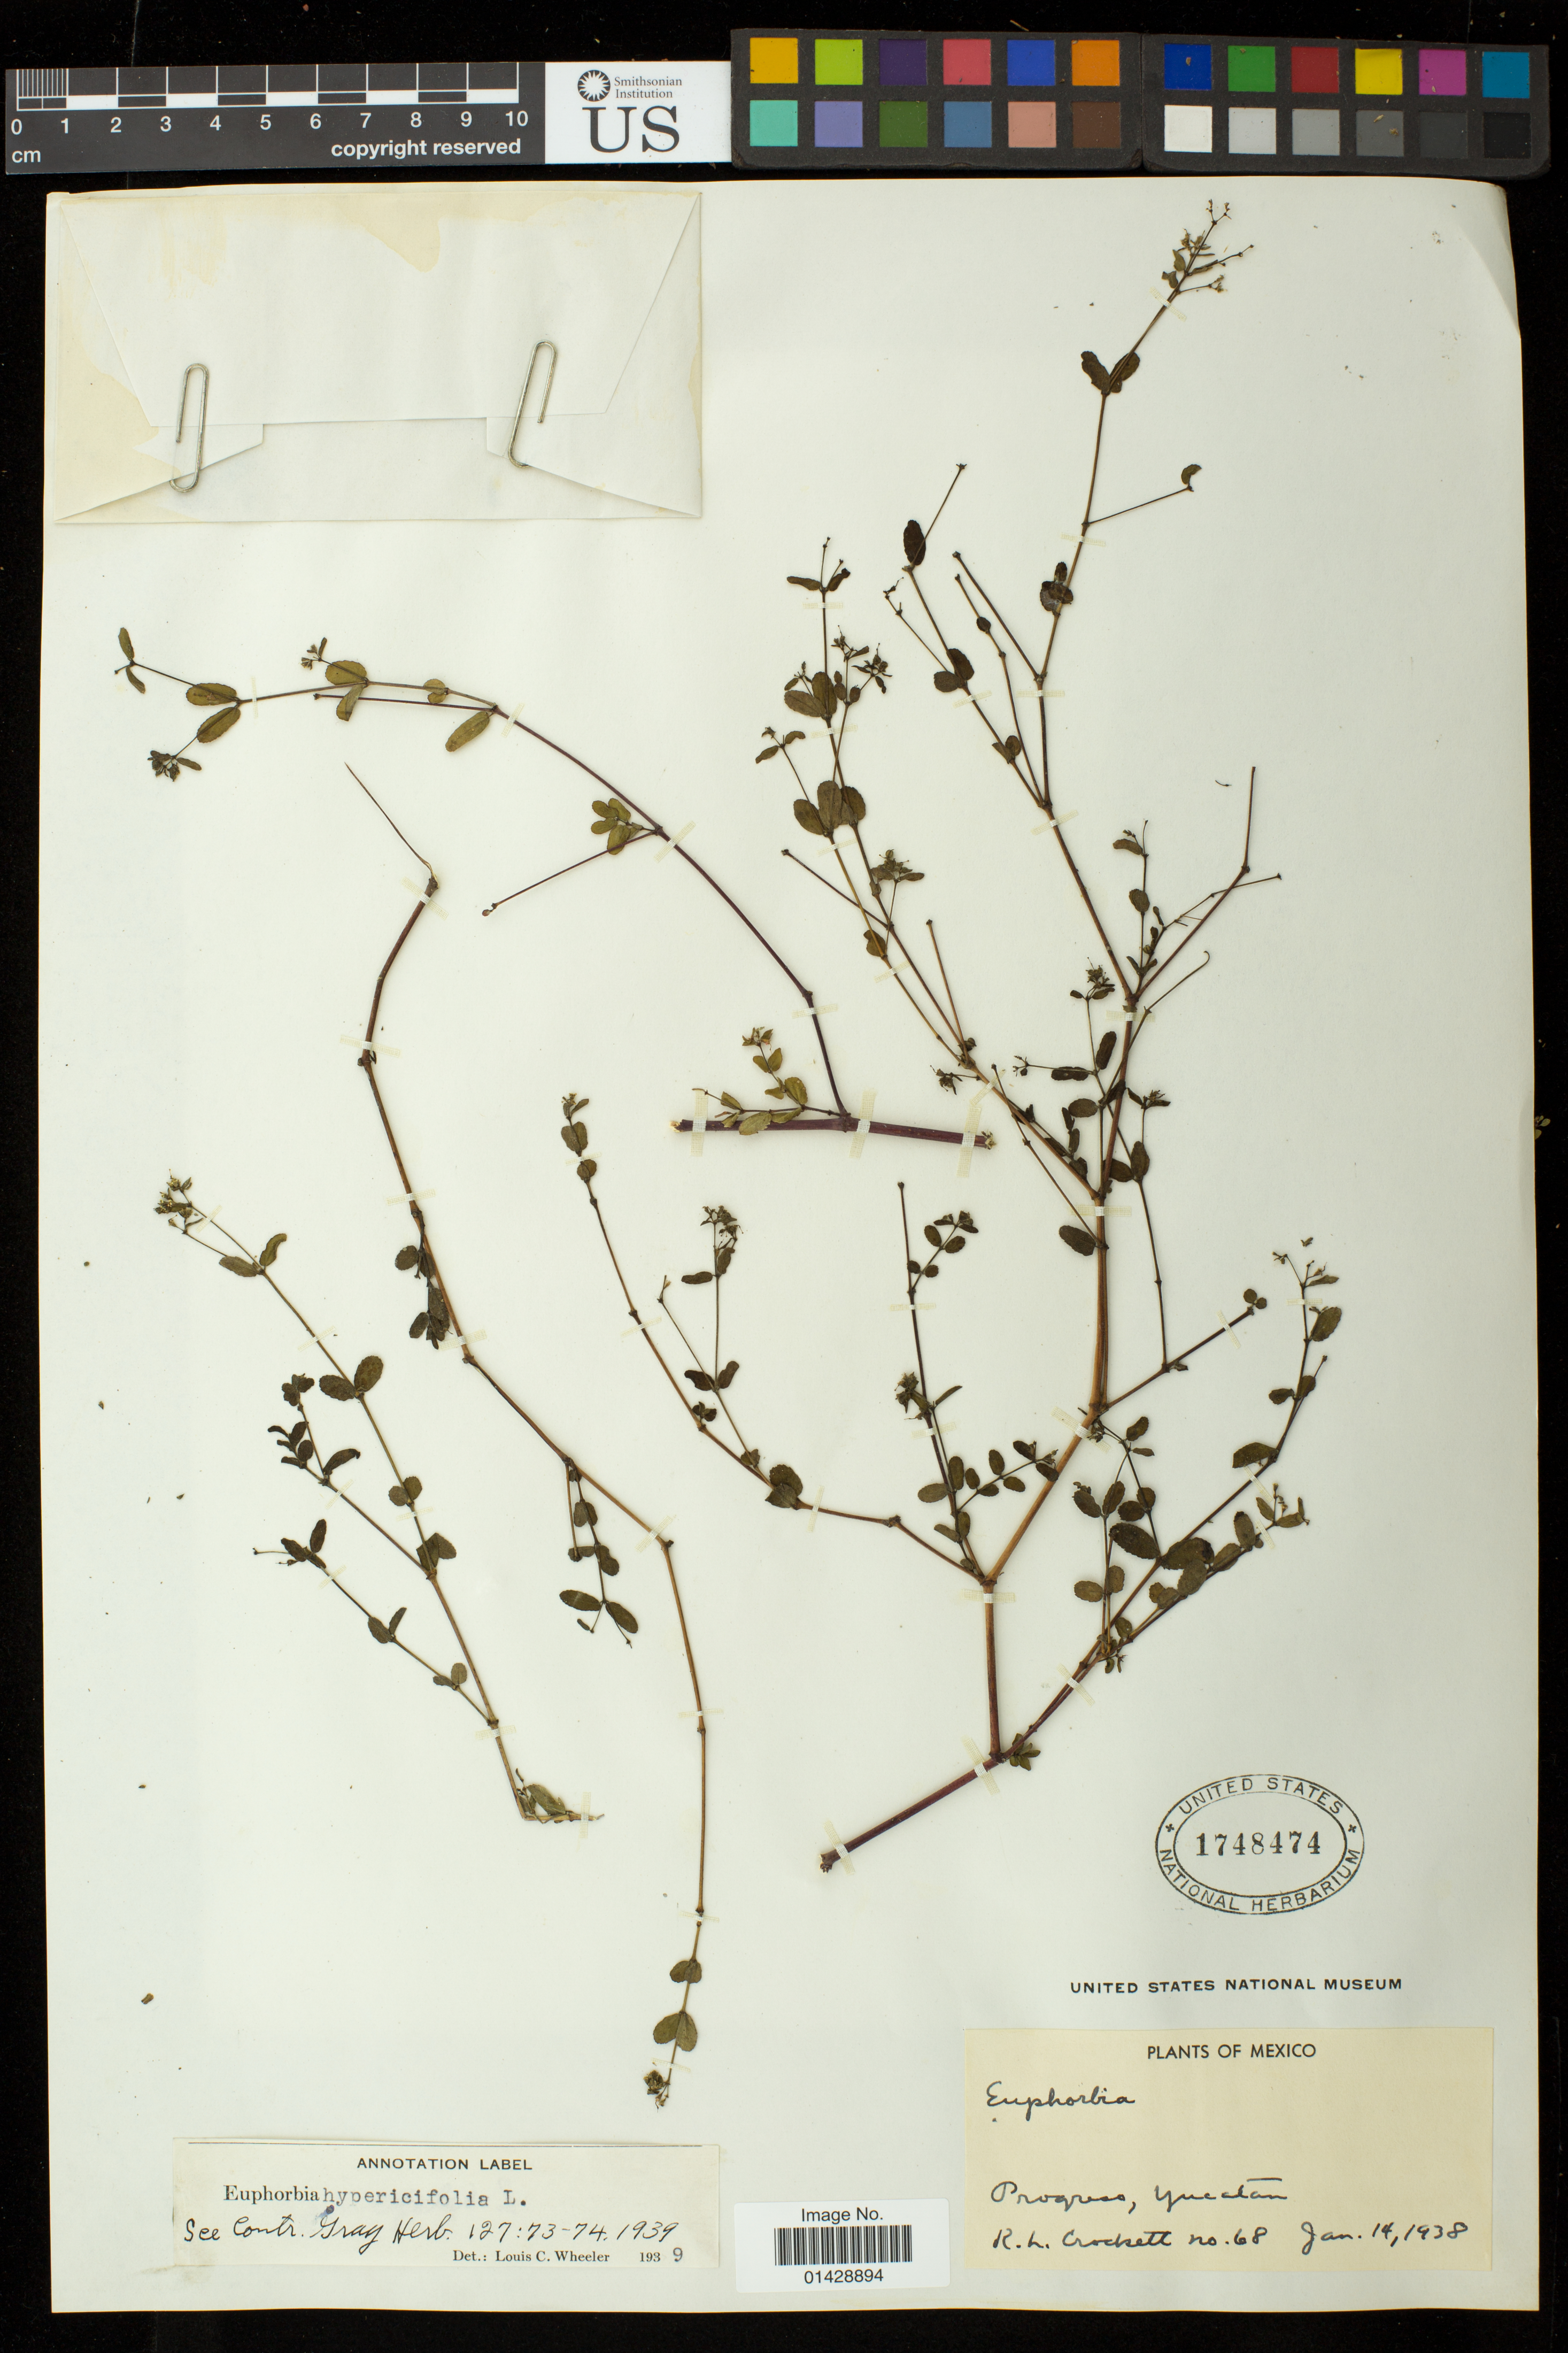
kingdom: Plantae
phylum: Tracheophyta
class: Magnoliopsida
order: Malpighiales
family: Euphorbiaceae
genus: Euphorbia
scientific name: Euphorbia lasiocarpa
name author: Klotzsch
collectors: R. Crockett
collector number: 68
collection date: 1938-01-14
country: Mexico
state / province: Yucatán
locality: Progreso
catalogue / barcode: US 1748474